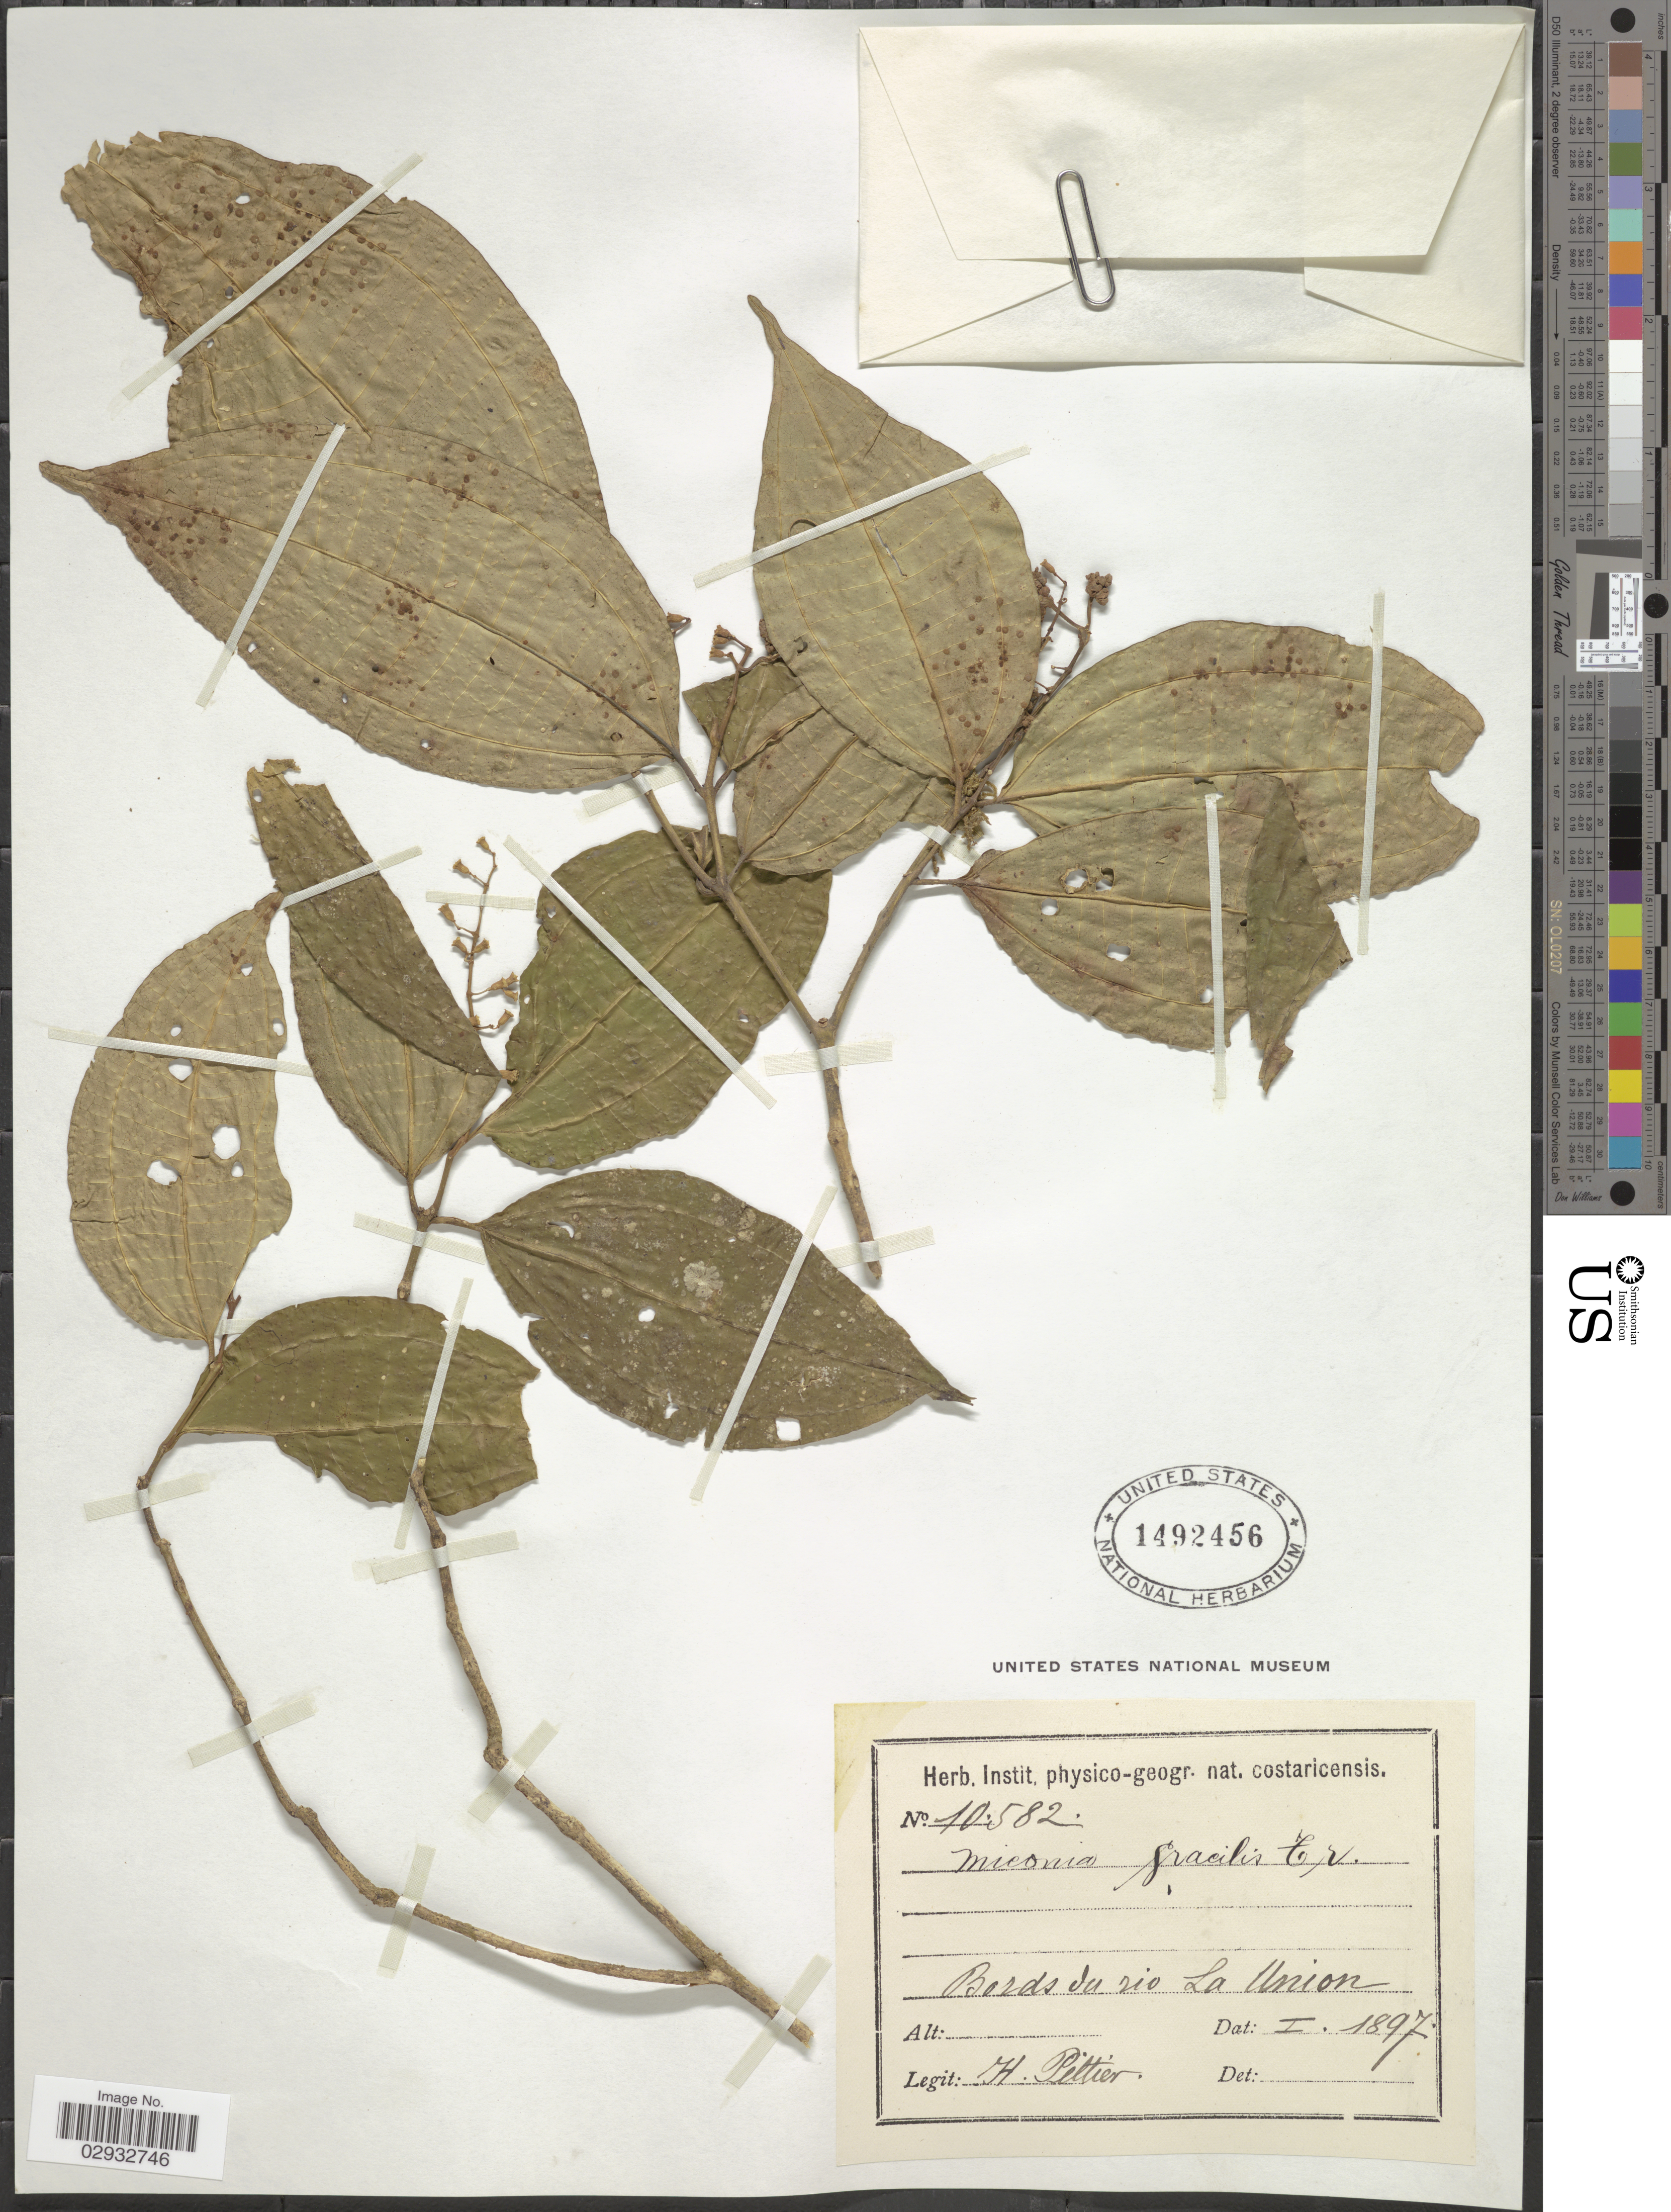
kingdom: Plantae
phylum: Tracheophyta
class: Magnoliopsida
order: Myrtales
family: Melastomataceae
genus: Miconia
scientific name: Miconia gracilis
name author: Triana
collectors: H. F. Pittier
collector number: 10582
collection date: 1897-01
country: Costa Rica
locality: Bords du rio La Union.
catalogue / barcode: US 1492456